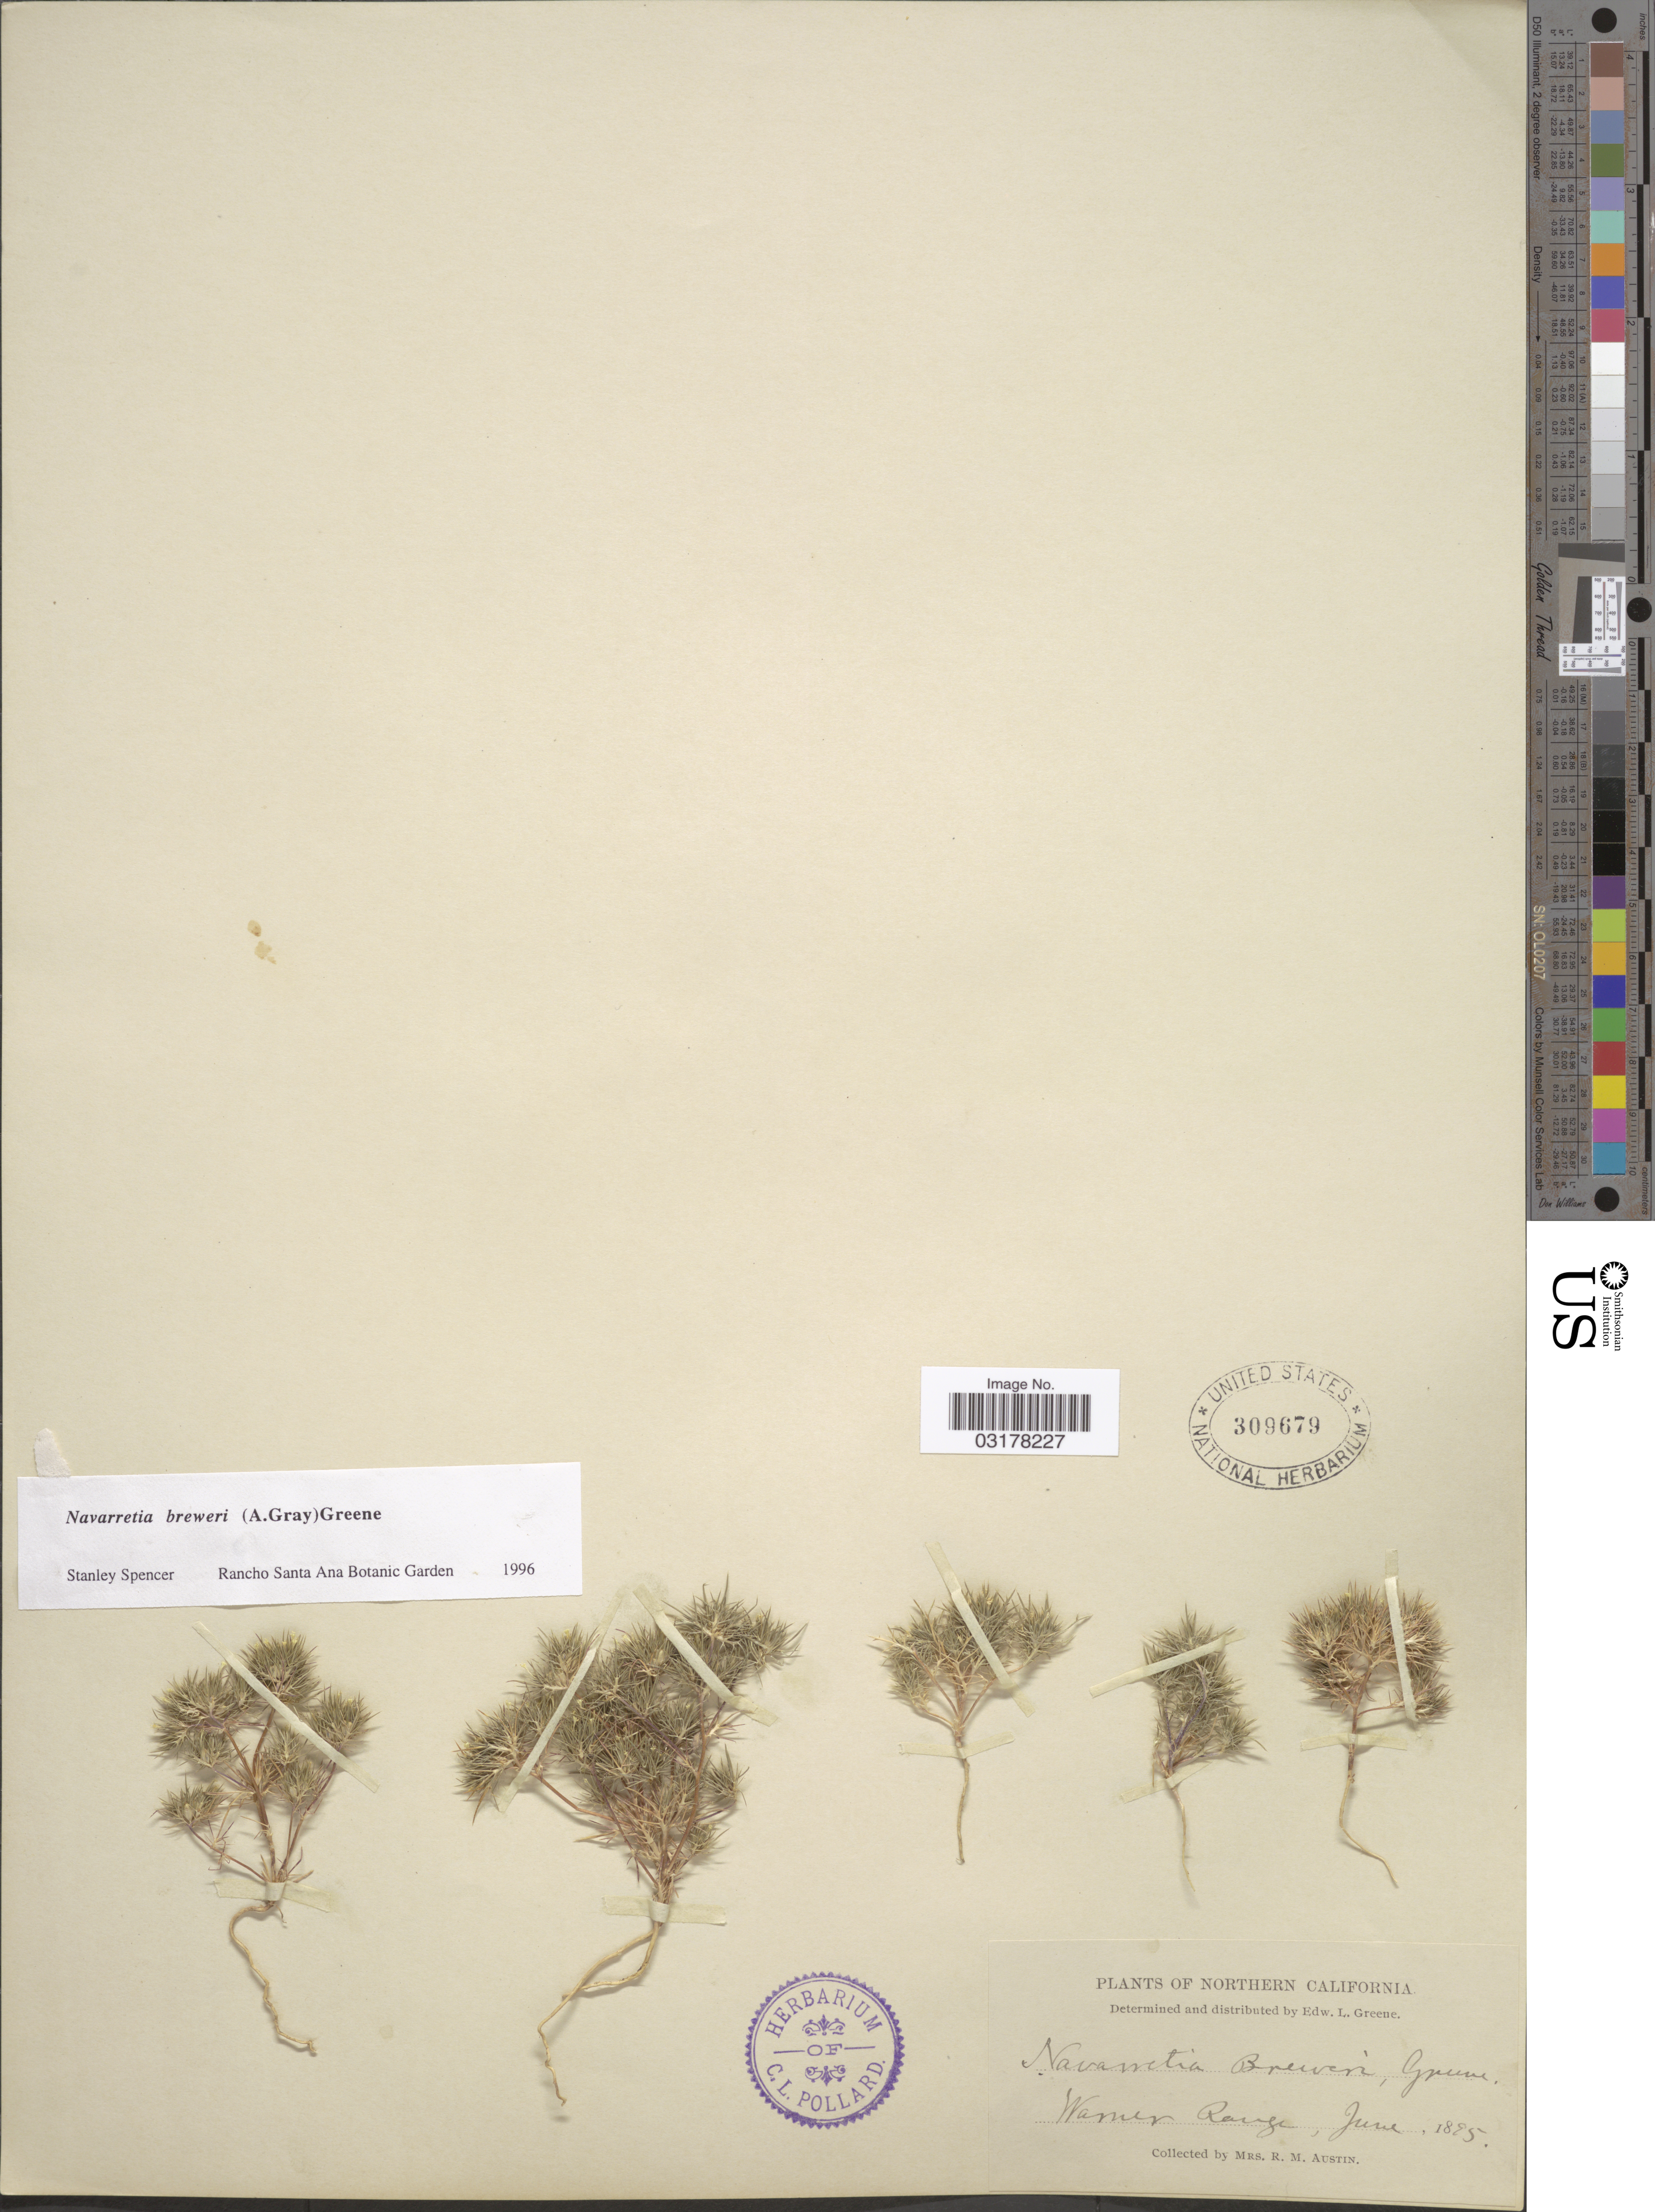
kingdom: Plantae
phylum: Tracheophyta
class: Magnoliopsida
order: Ericales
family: Polemoniaceae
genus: Navarretia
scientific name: Navarretia breweri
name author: (A. Gray) Greene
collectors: R. Austin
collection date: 1895-06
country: United States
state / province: California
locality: Northern California. Warner Range.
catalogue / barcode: US 309679